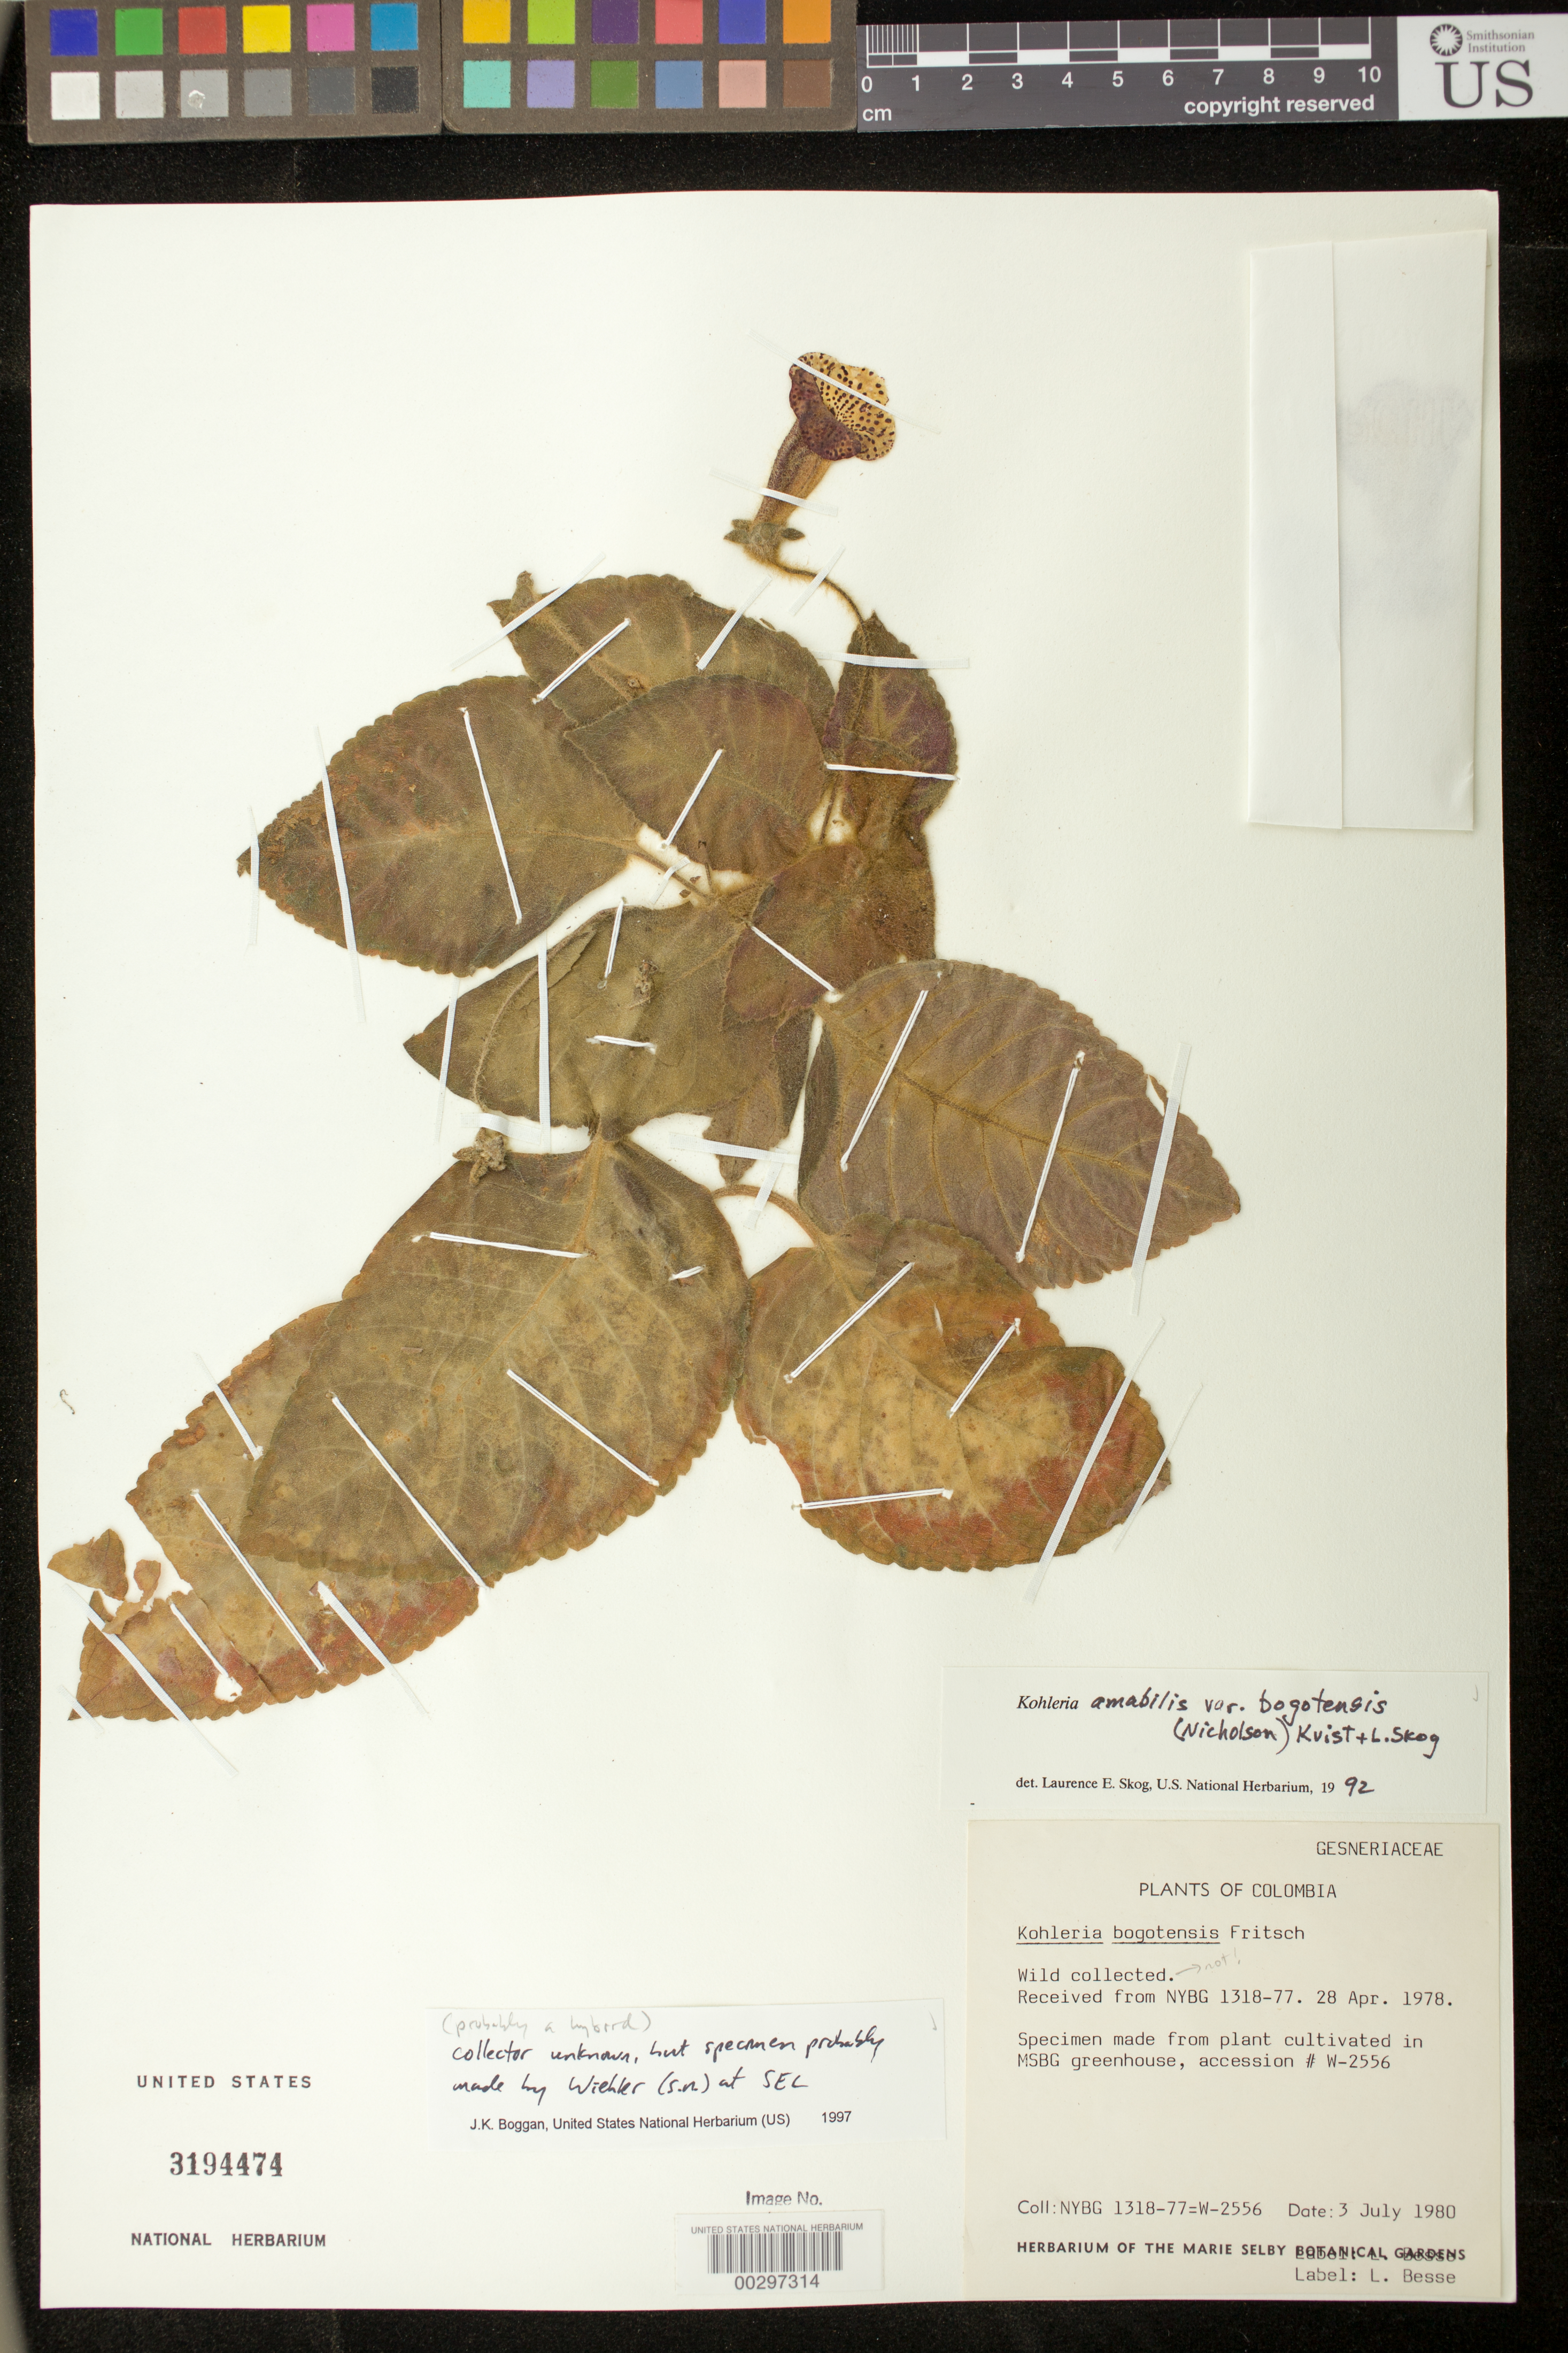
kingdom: Plantae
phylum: Tracheophyta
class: Magnoliopsida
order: Lamiales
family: Gesneriaceae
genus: Kohleria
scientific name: Kohleria amabilis var. bogotensis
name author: (G. Nicholson) L.P. Kvist & L.E. Skog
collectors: H. J. Wiehler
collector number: s.n. [W-2556]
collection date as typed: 03 Jul 1980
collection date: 1980-07-03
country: Colombia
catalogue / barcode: US 3194474